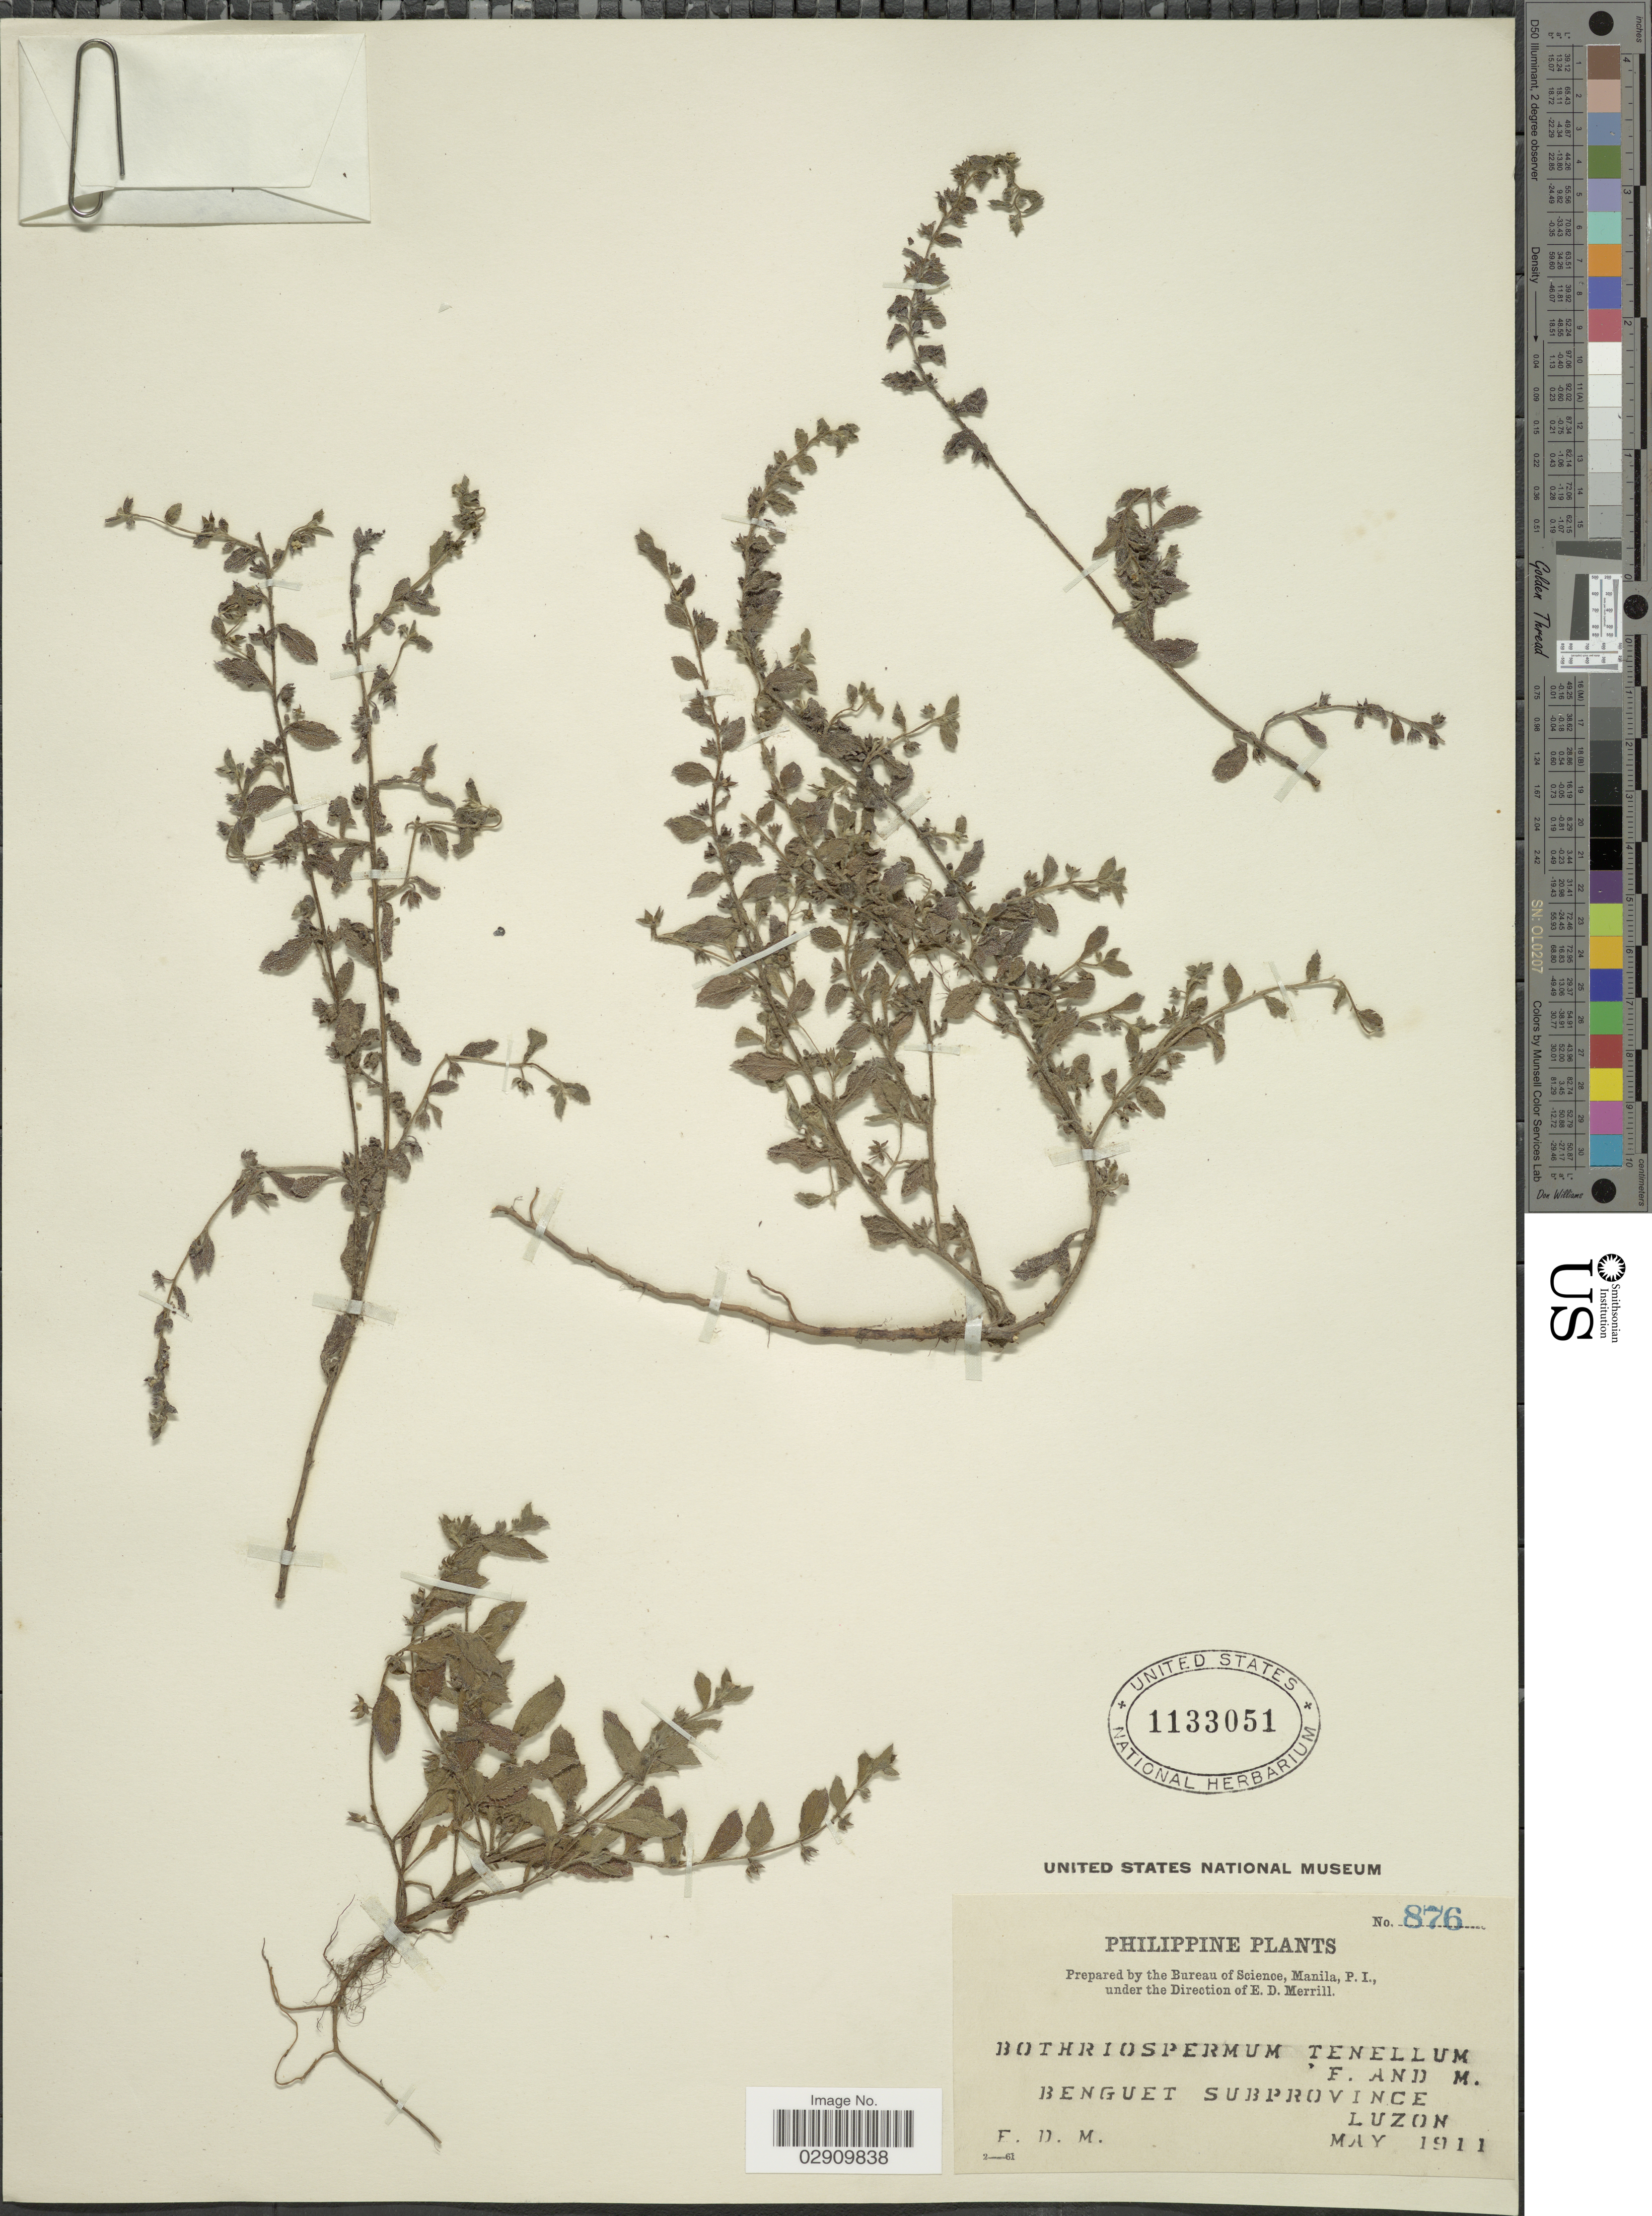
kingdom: Plantae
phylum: Tracheophyta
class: Magnoliopsida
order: Boraginales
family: Boraginaceae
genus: Bothriospermum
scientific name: Bothriospermum tenellum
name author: (Hornem.) Fisch. & C.A. Mey.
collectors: E. D. Merrill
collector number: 876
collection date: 1911-05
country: Philippines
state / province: Cordillera (Administrative Region)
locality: Benguet Subprovince, Luzon.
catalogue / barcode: US 1133051